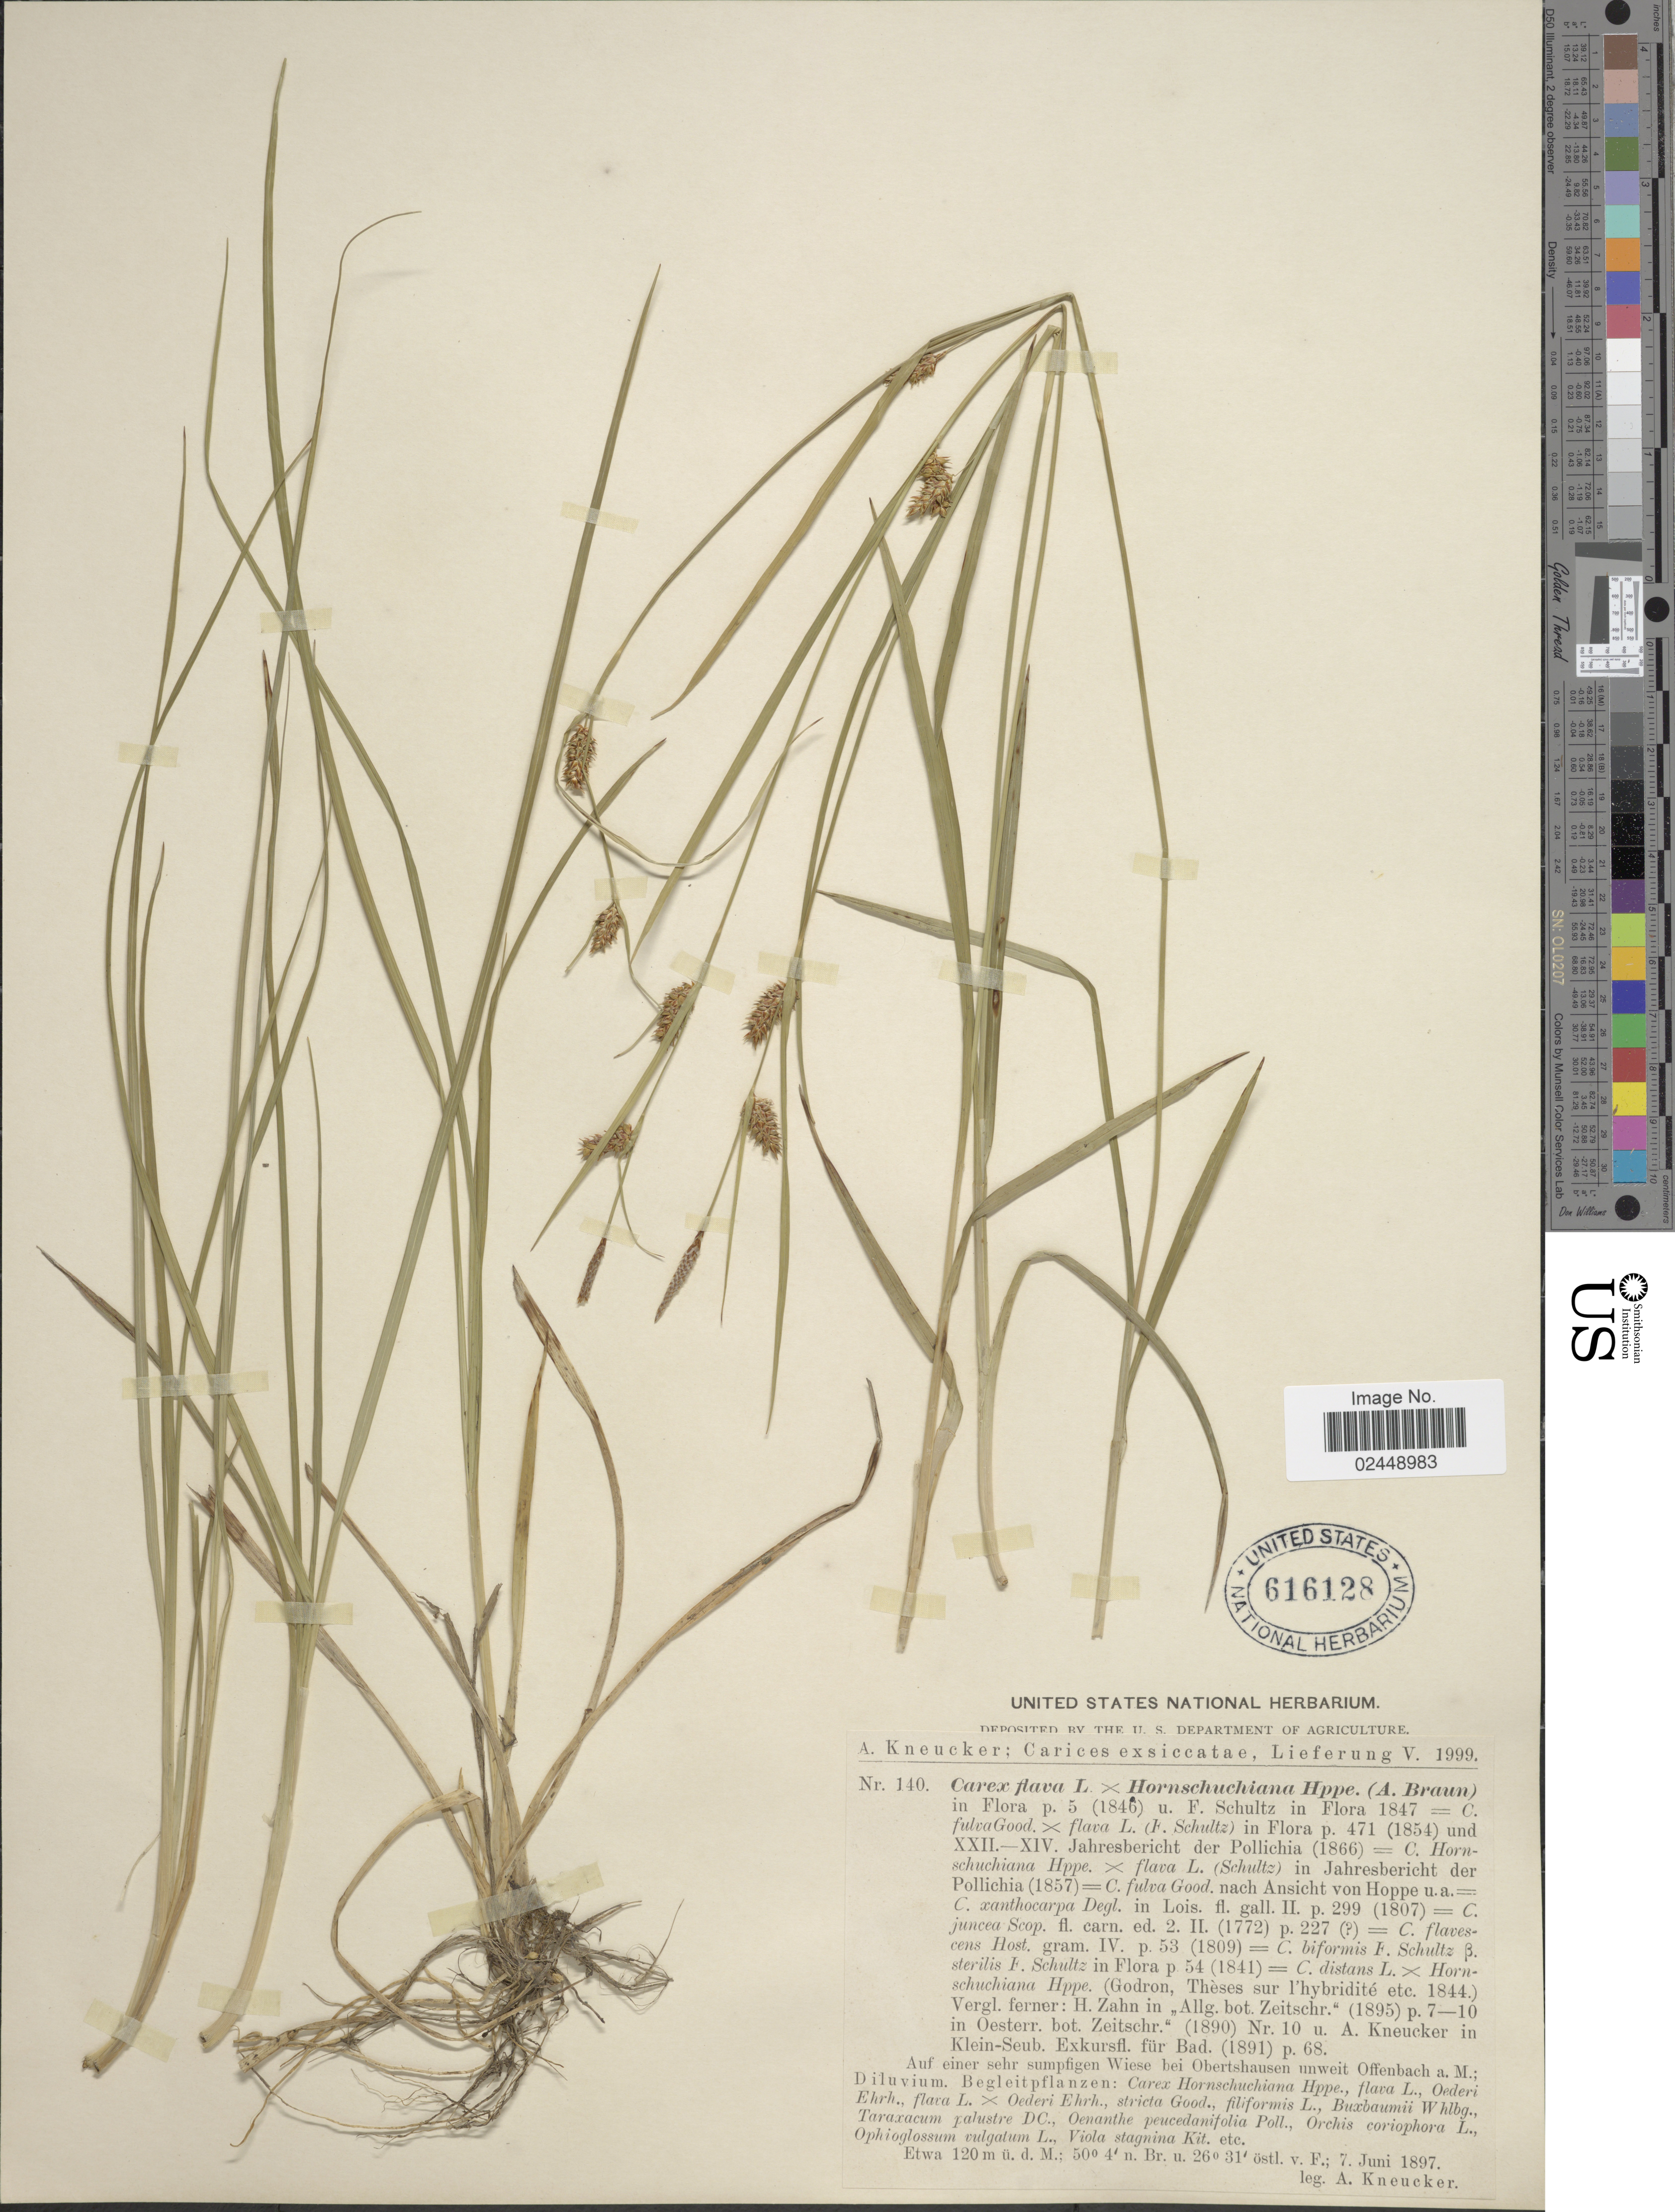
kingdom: Plantae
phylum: Tracheophyta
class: Liliopsida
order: Poales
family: Cyperaceae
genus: Carex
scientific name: Carex flava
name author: L.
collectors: A. Kneucker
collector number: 140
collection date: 1897-06-07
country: Germany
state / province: Hesse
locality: Auf einer sehr supfigem Wiese bei Obertshausen unweit Offenbach, a. M.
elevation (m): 120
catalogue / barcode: US 616128